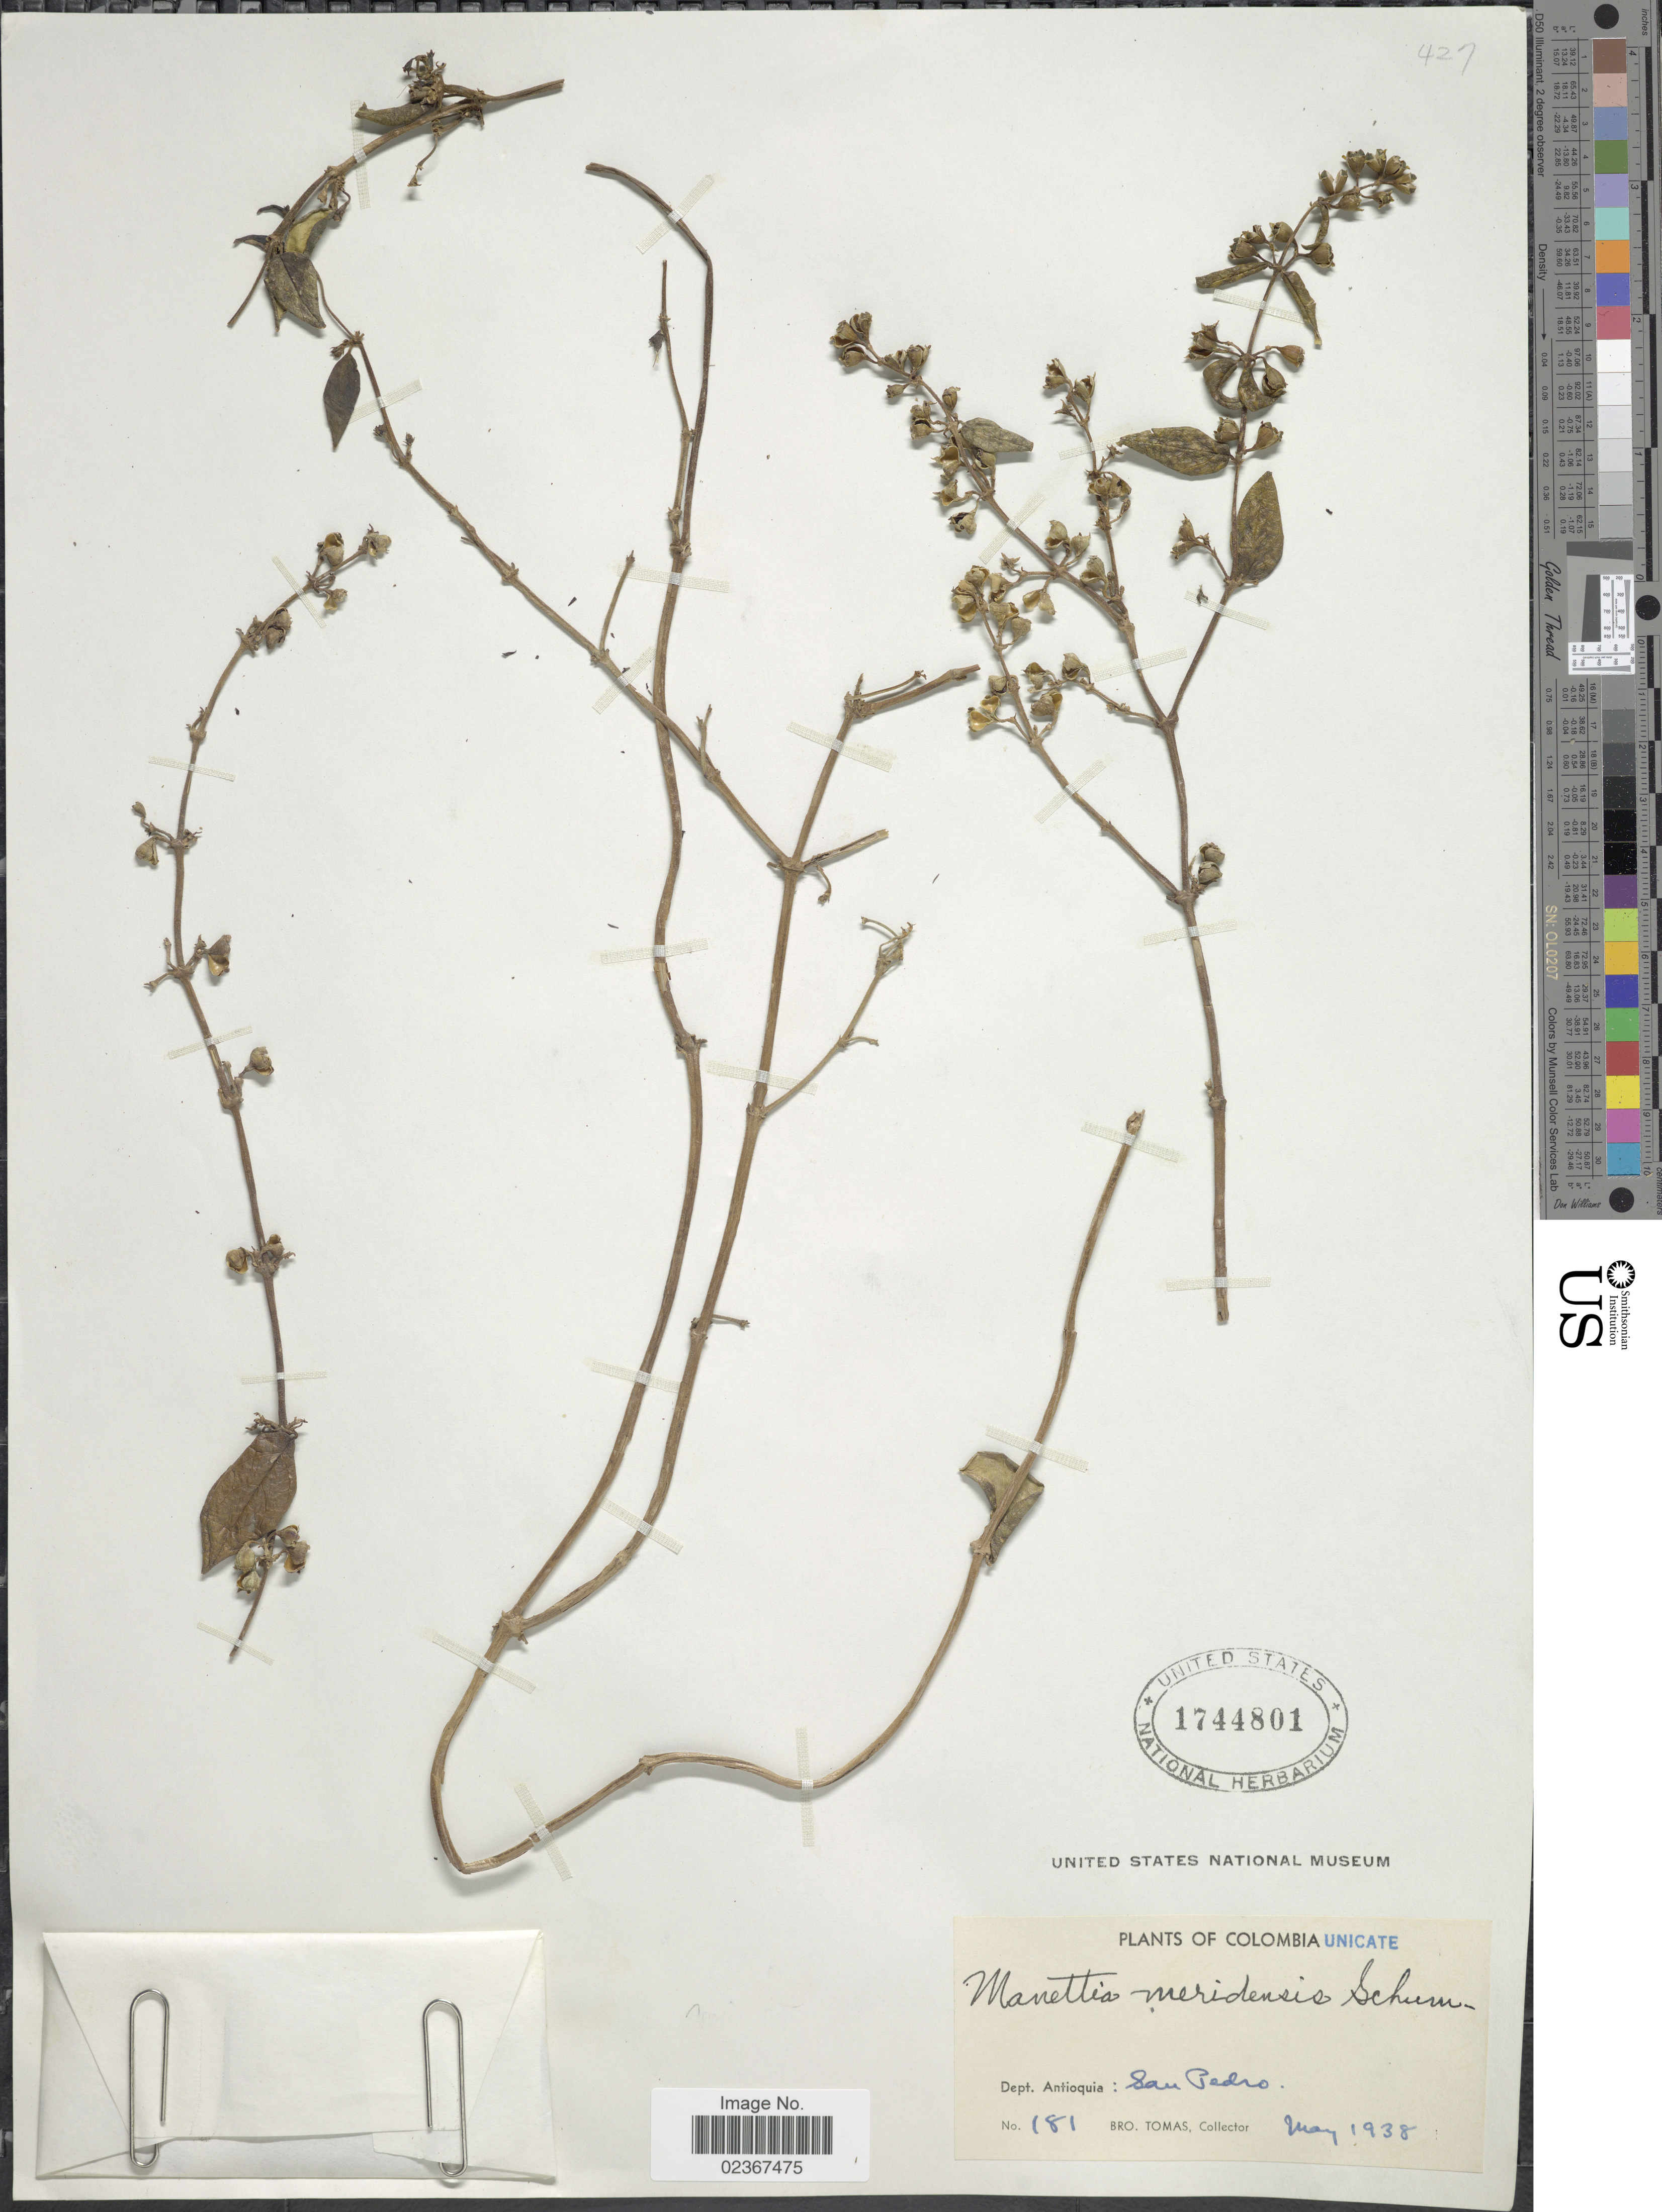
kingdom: Plantae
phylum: Tracheophyta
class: Magnoliopsida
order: Gentianales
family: Rubiaceae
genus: Manettia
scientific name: Manettia meridensis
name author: K. Schum.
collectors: B. Tomas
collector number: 181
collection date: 1938-05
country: Colombia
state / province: Antioquia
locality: San Pedro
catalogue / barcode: US 1744801